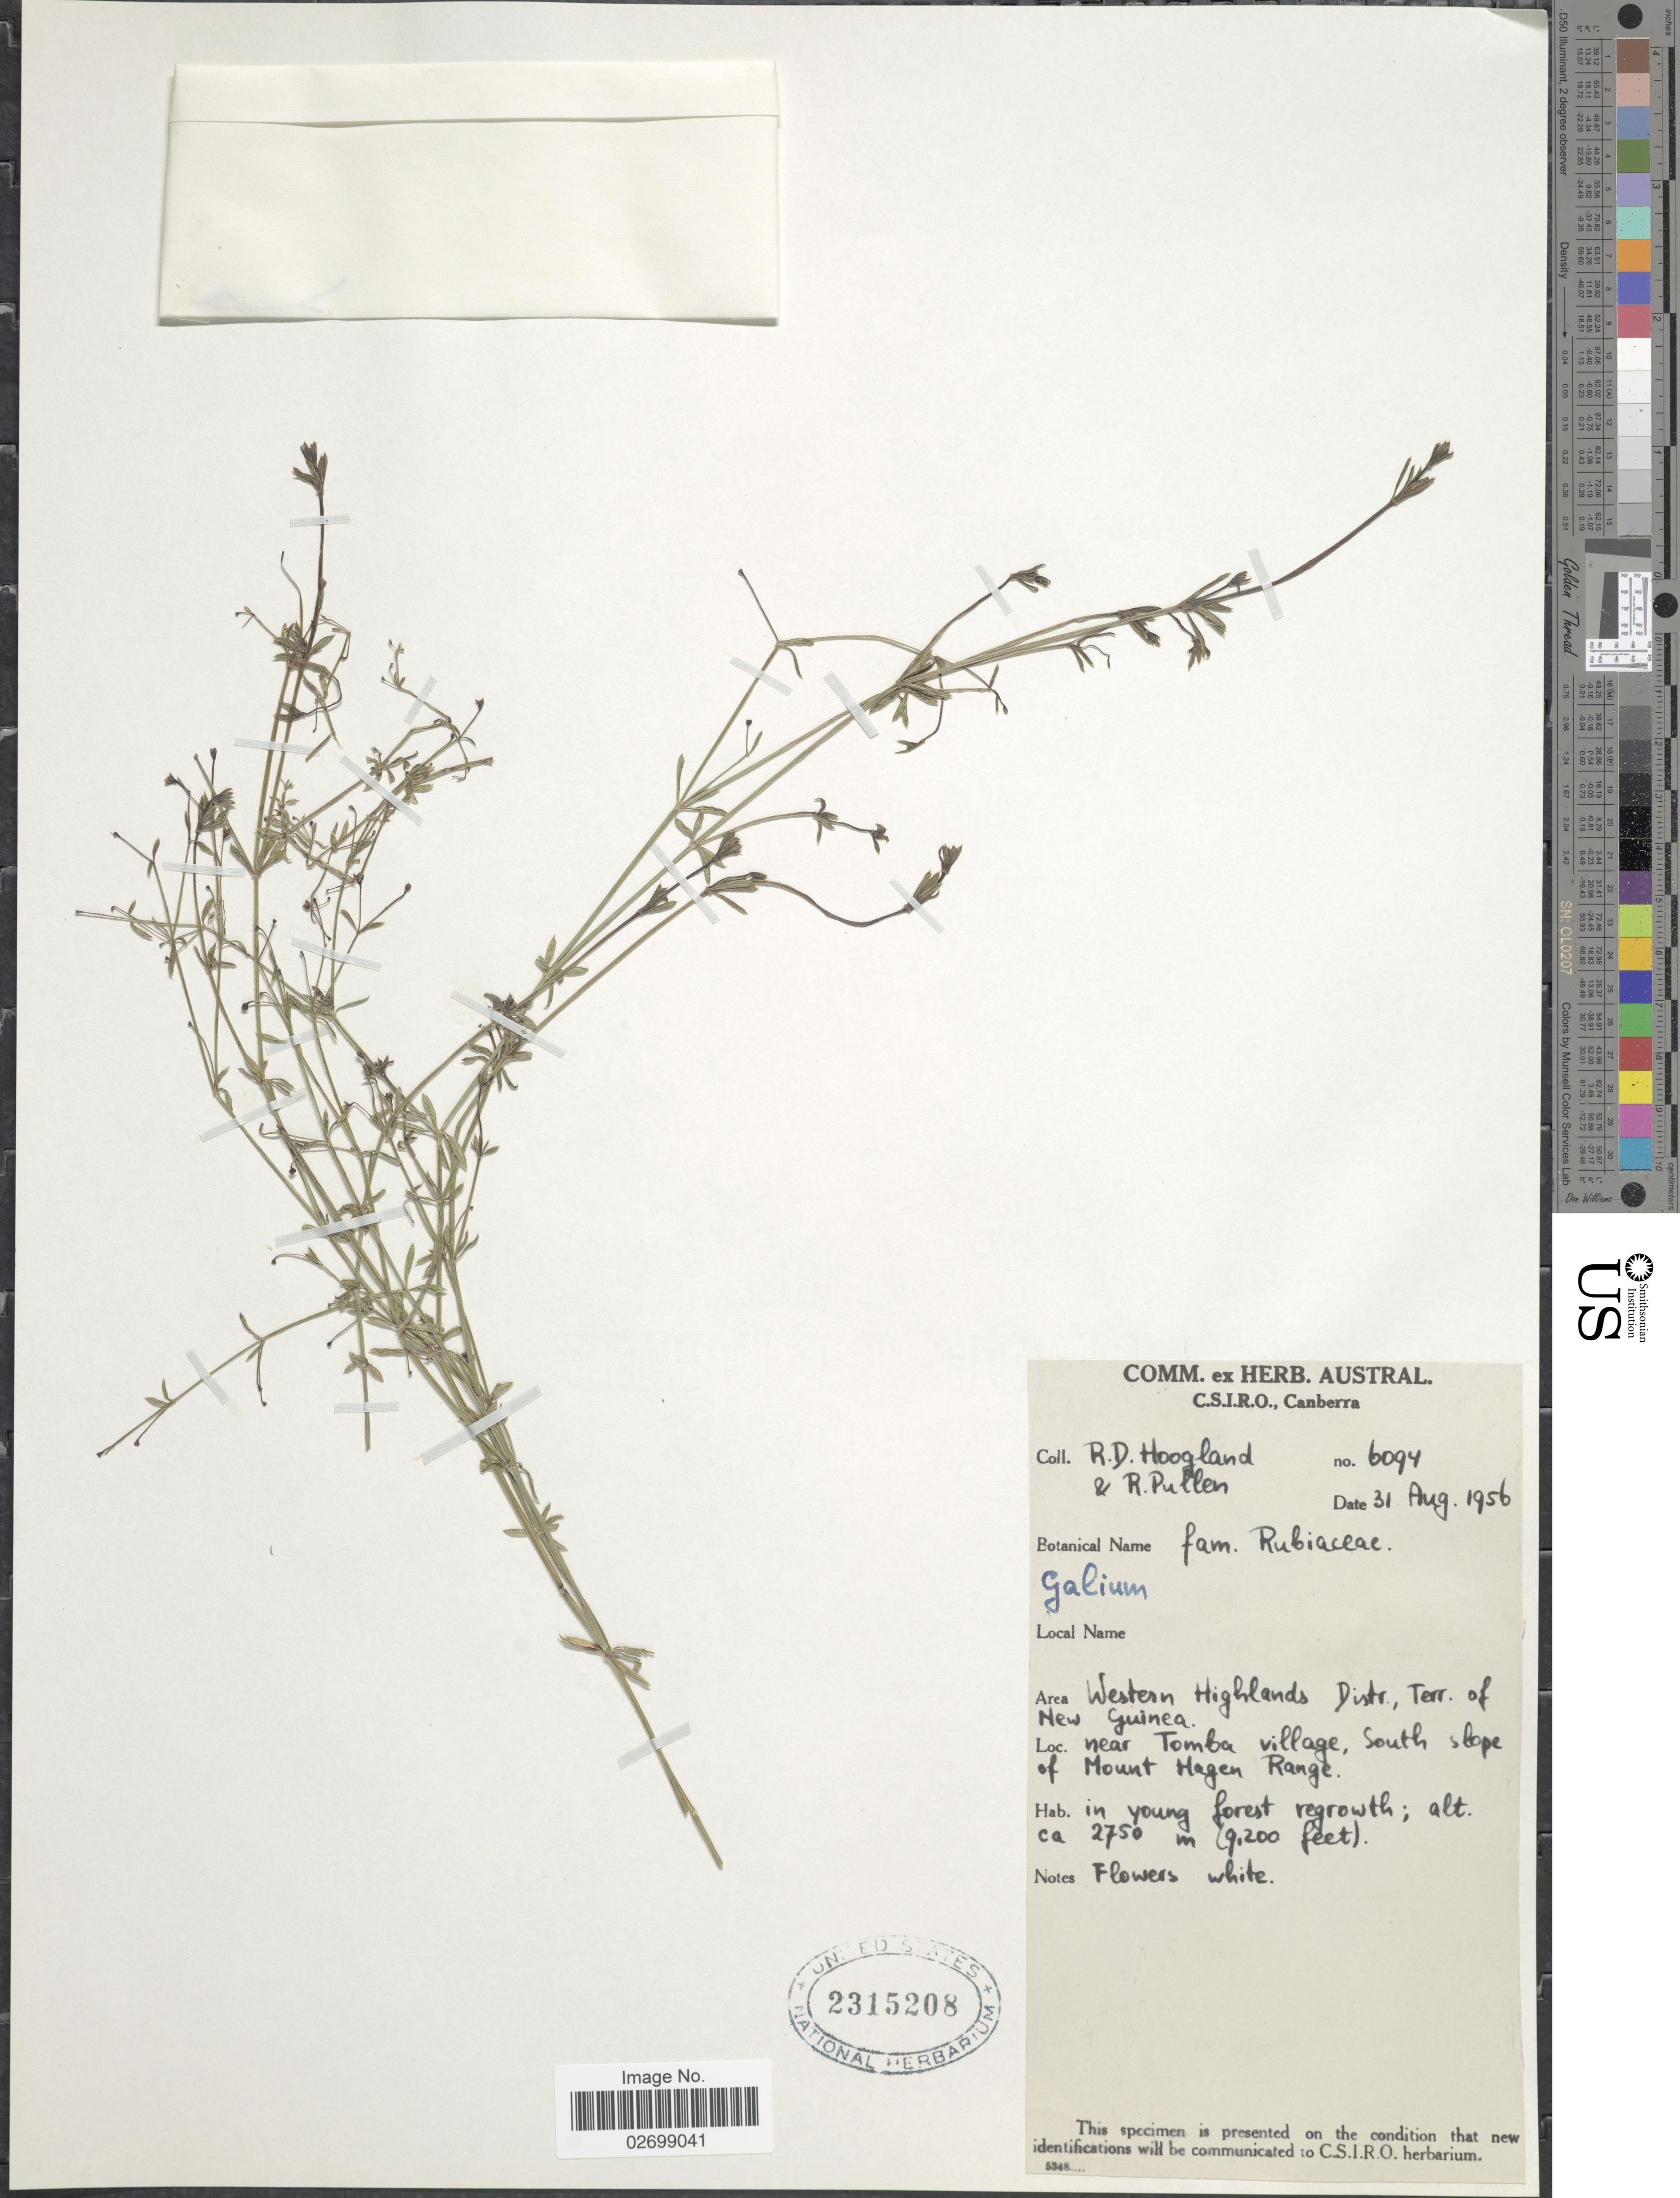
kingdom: Plantae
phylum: Tracheophyta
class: Magnoliopsida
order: Gentianales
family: Rubiaceae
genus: Galium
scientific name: Galium sp.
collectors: R. D. Hoogland & R. Pullen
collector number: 6094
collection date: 1956-08-31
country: Papua New Guinea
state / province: Western Highlands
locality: Terr. of New Guinea, near Tomba village, south slope of Mount Hagen Range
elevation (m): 2750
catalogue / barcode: US 2315208